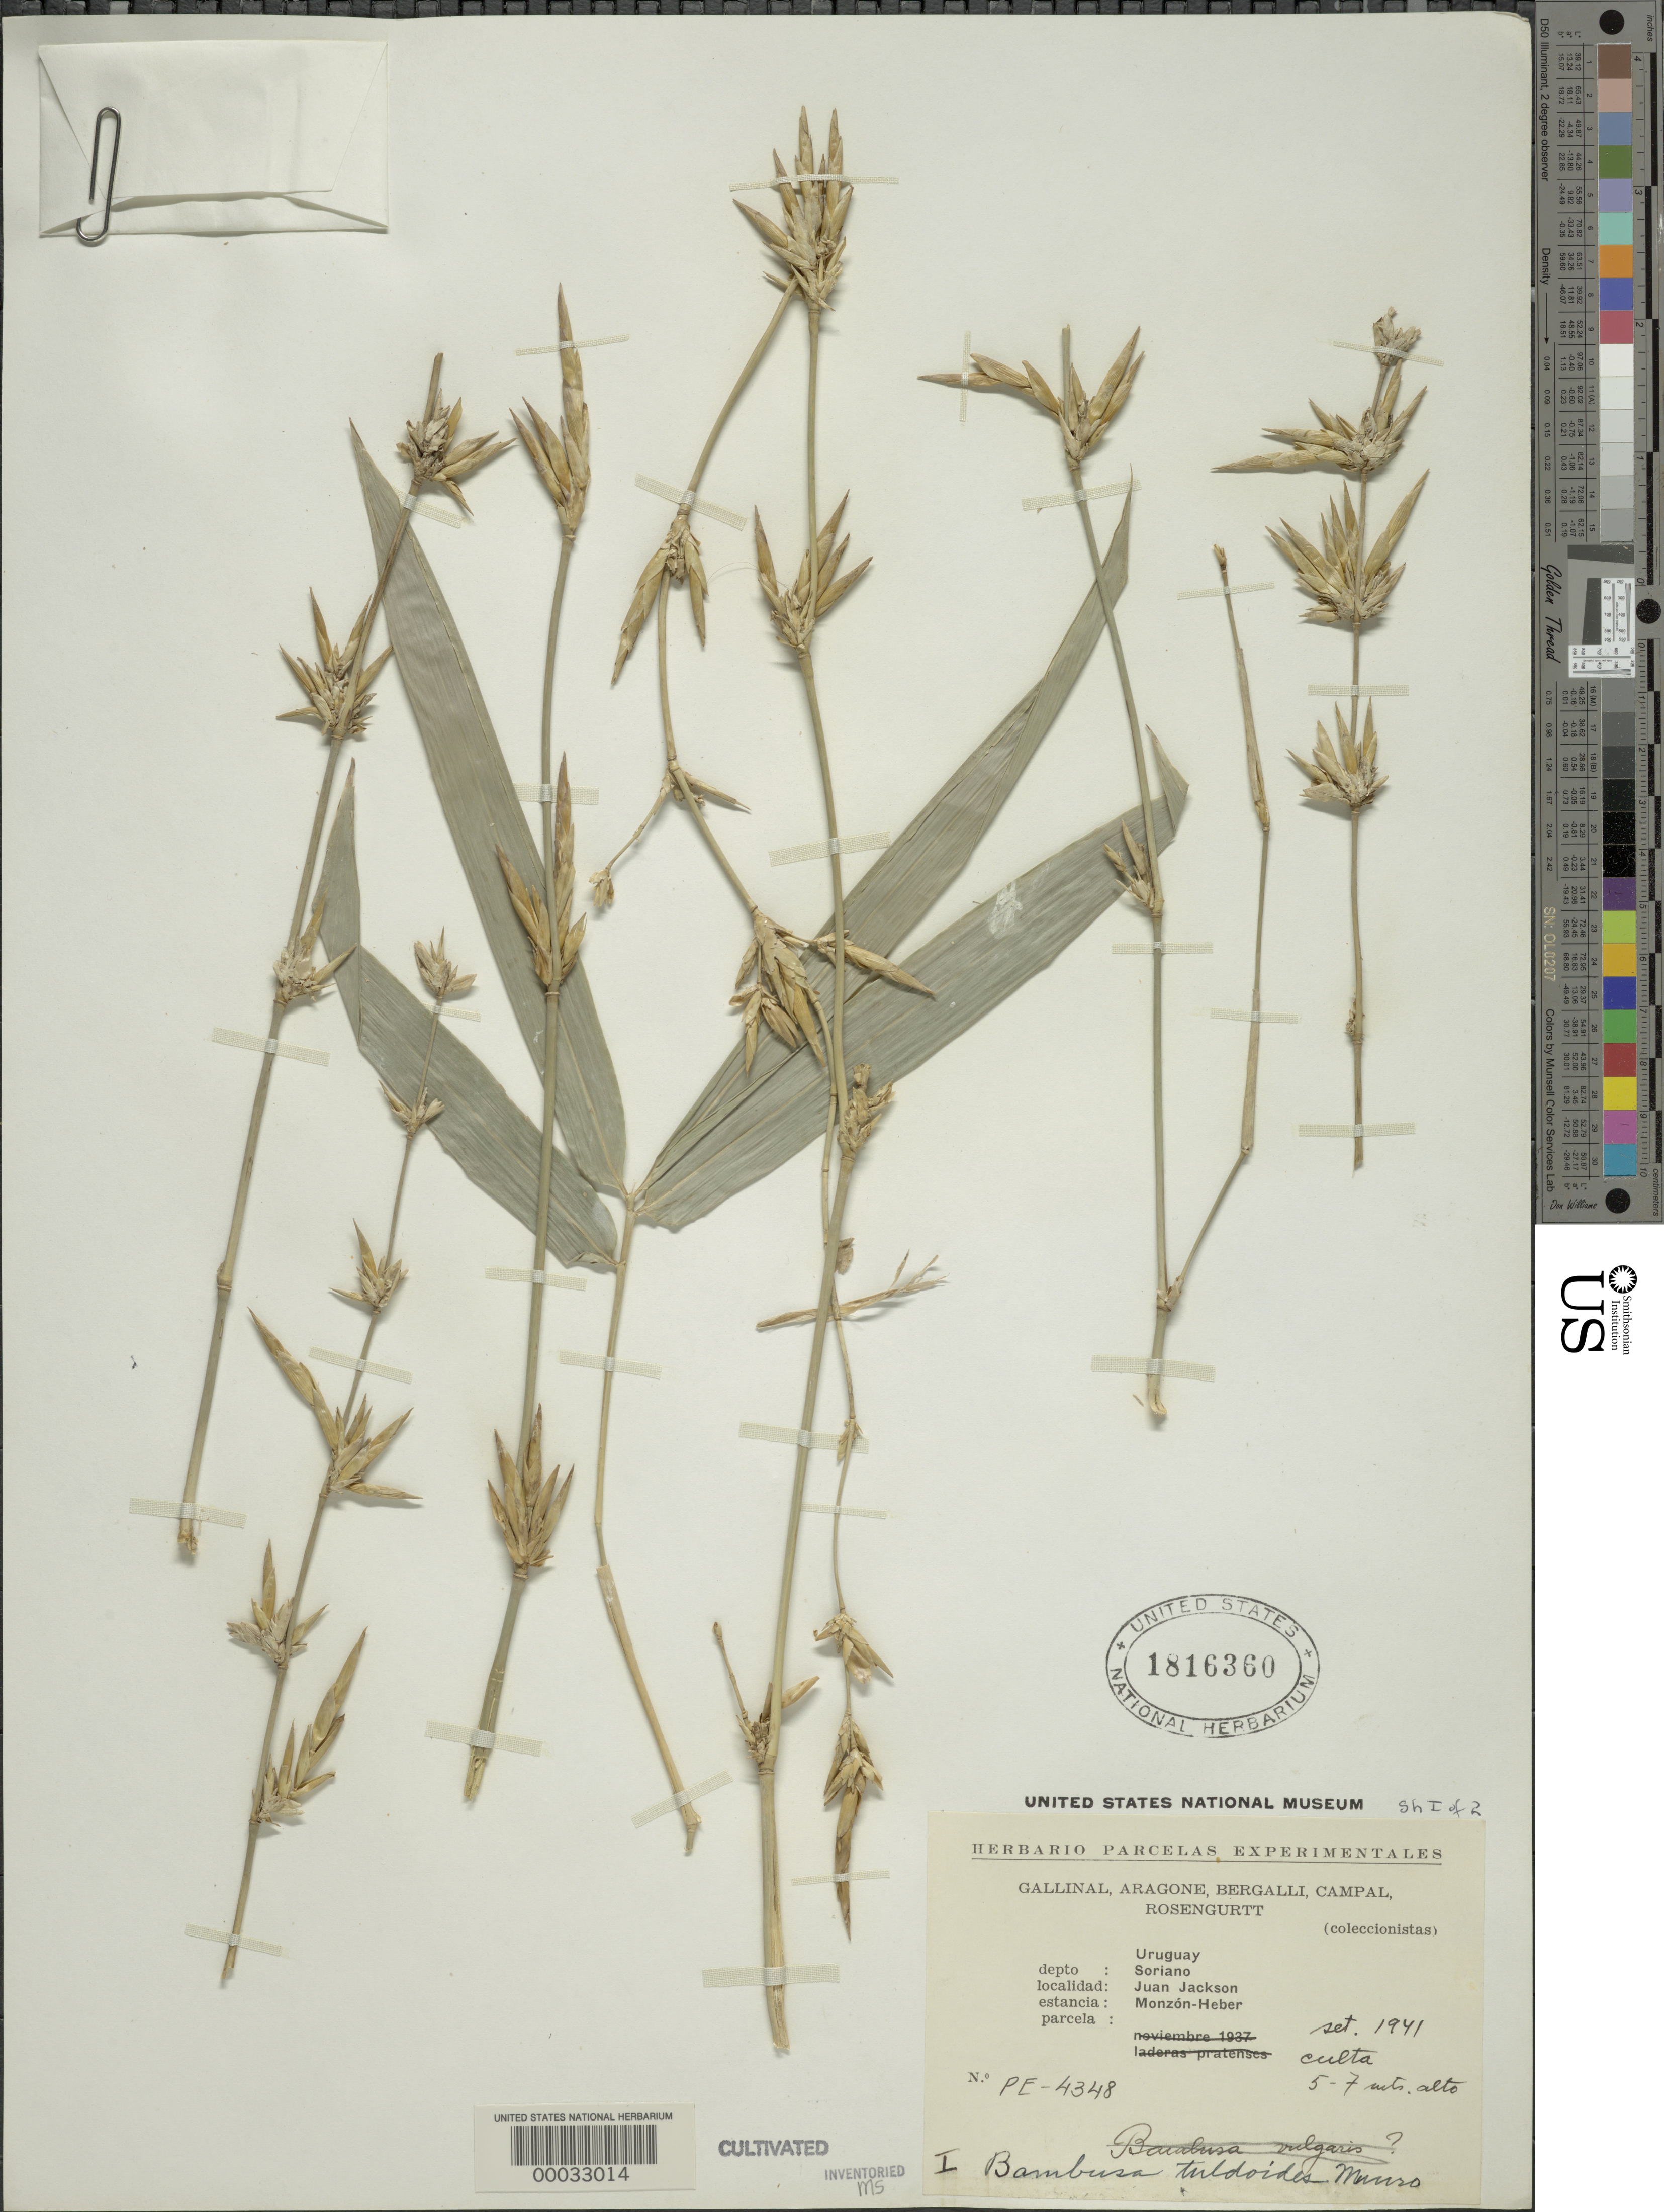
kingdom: Plantae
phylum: Tracheophyta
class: Liliopsida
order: Poales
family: Poaceae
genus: Bambusa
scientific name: Bambusa tuldoides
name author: Munro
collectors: -. Gallinal, -- Aragone, -- Bergalli, -- Campal & B. Rosengurtt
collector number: Pe-4348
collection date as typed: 1941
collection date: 1941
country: Uruguay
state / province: Soriano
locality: Juan jackson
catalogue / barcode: US 1816360